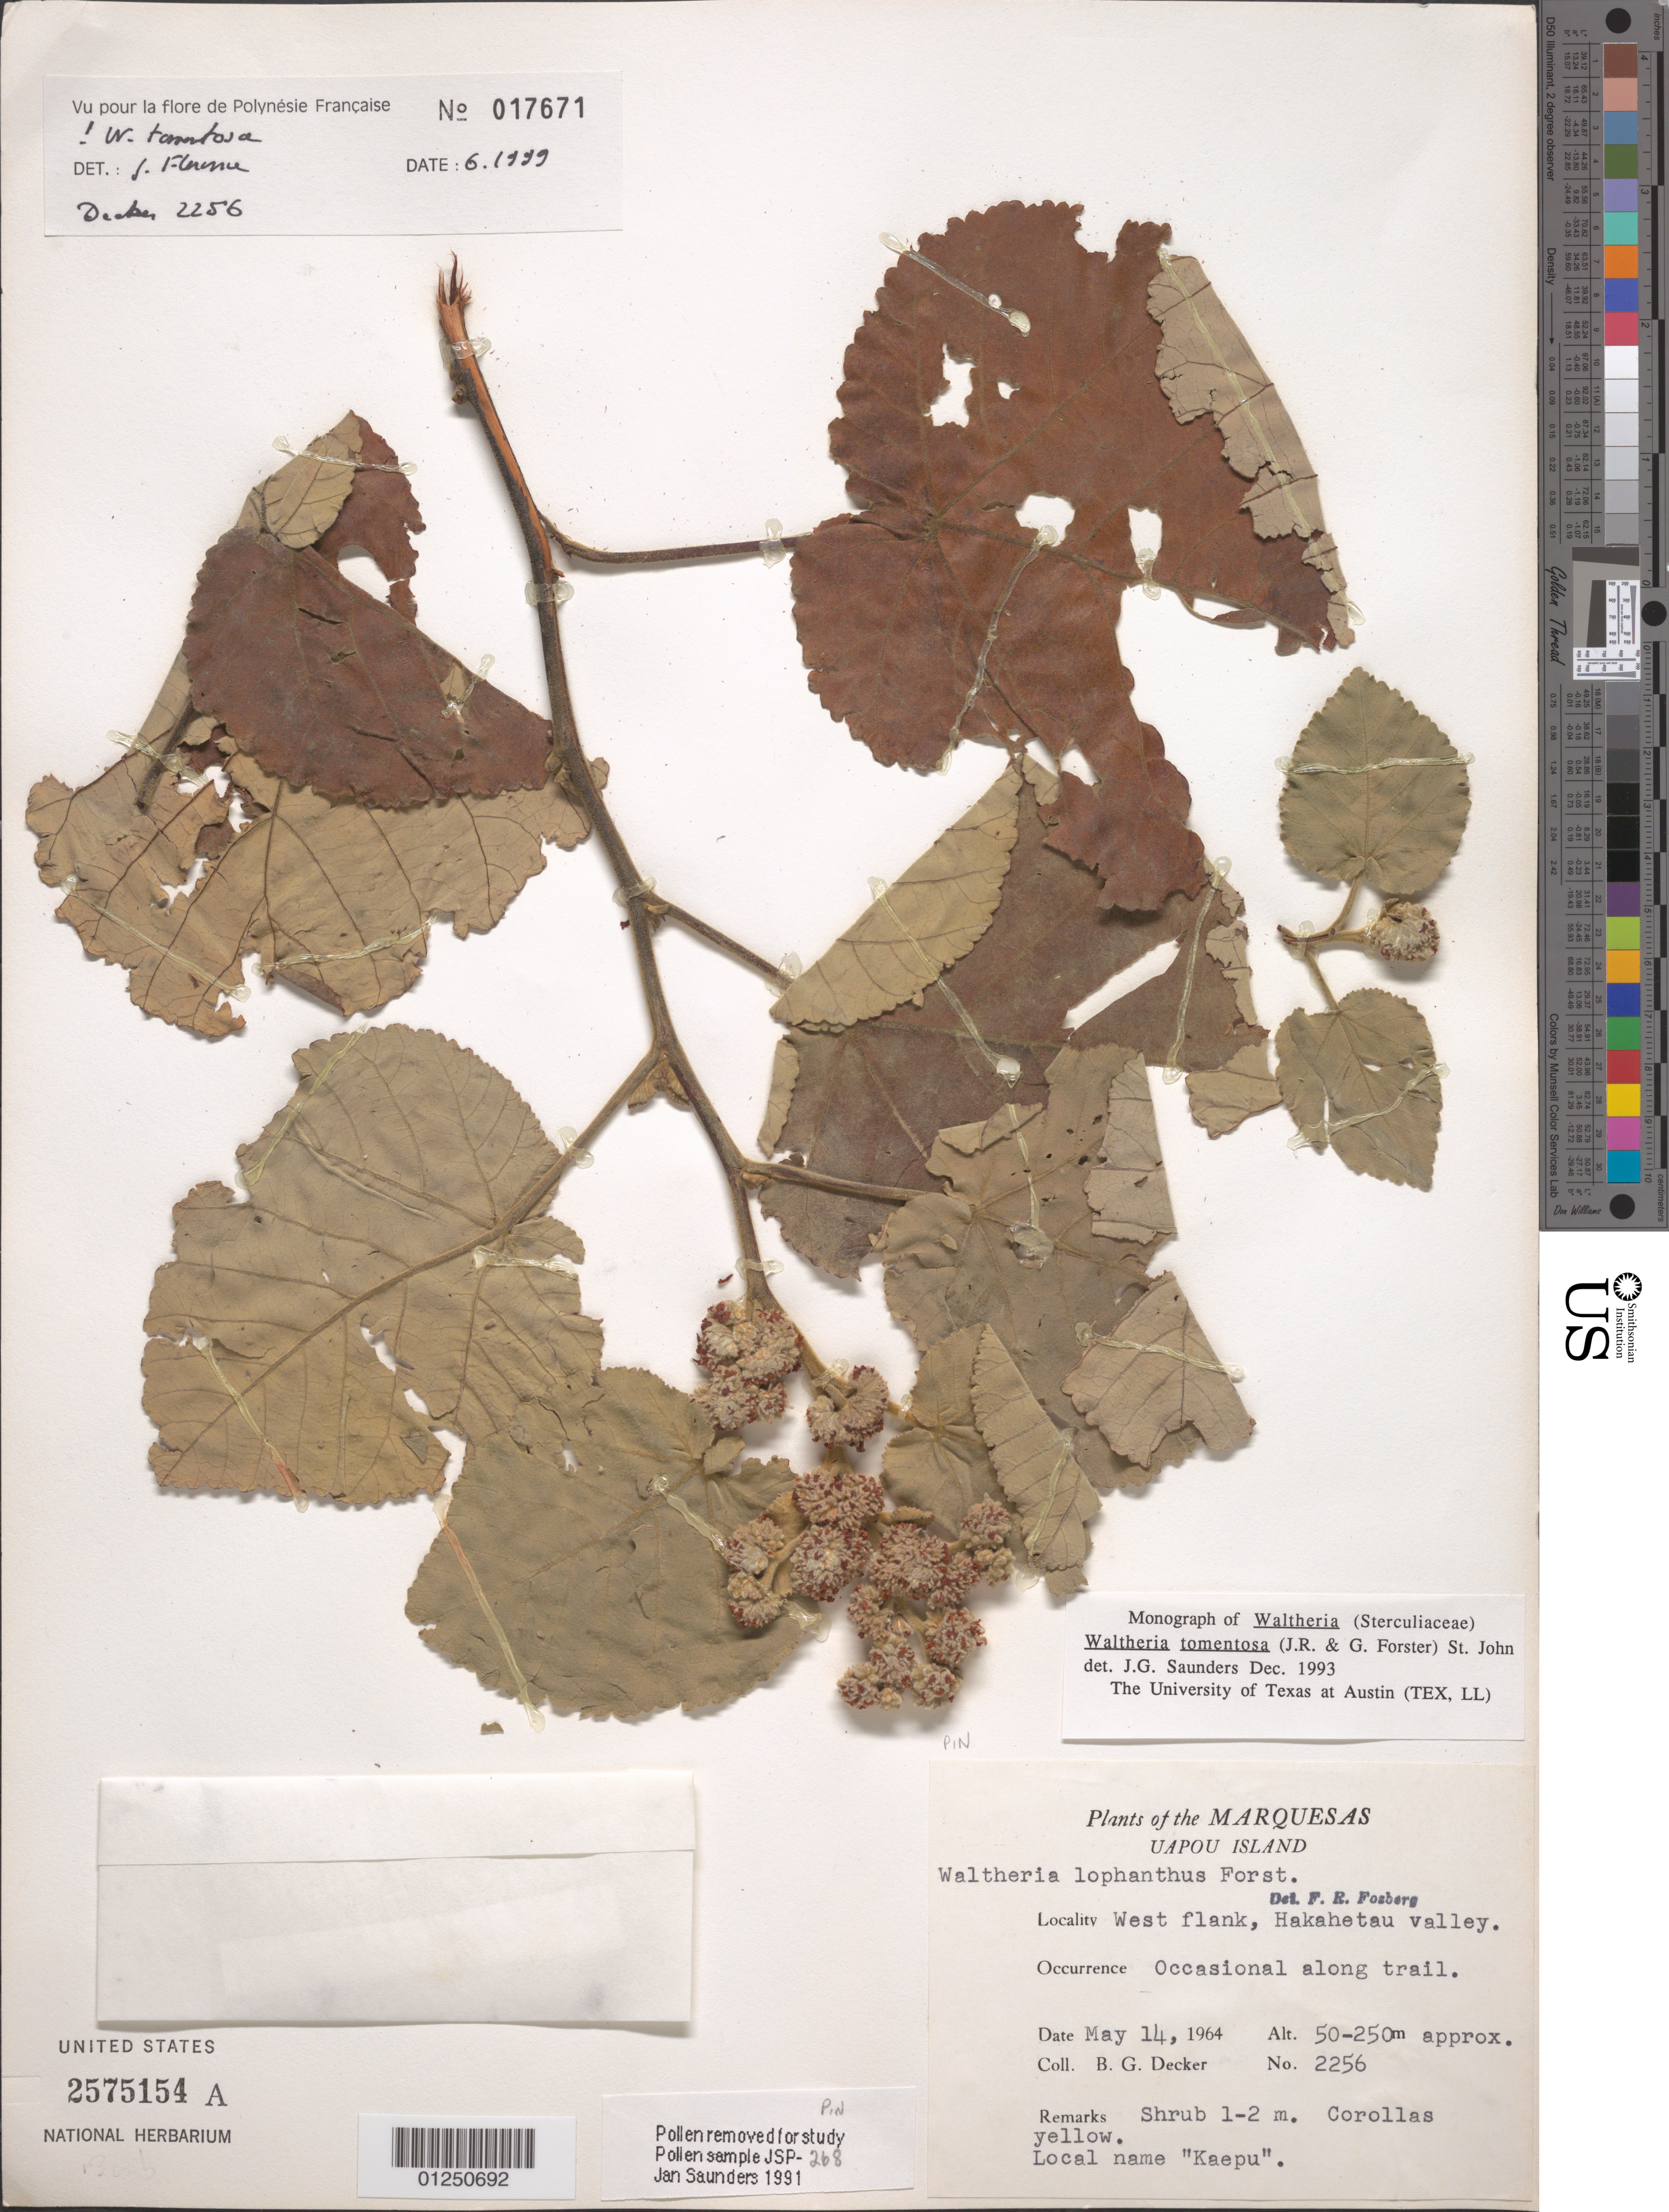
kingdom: Plantae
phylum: Tracheophyta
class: Magnoliopsida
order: Malvales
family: Malvaceae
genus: Waltheria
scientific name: Waltheria tomentosa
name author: (J.R. Forst. & G. Forst.) H. St. John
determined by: Wagner, W. L., (BOT), Smithsonian Institution - National Museum of Natural History (UNITED STATES)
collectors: B. G. Decker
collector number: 2256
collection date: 1964-05-14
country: French Polynesia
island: Ua Pou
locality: Hakahetau Valley, W flank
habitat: Occasional along trail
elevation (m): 50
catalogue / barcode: US 2575154A